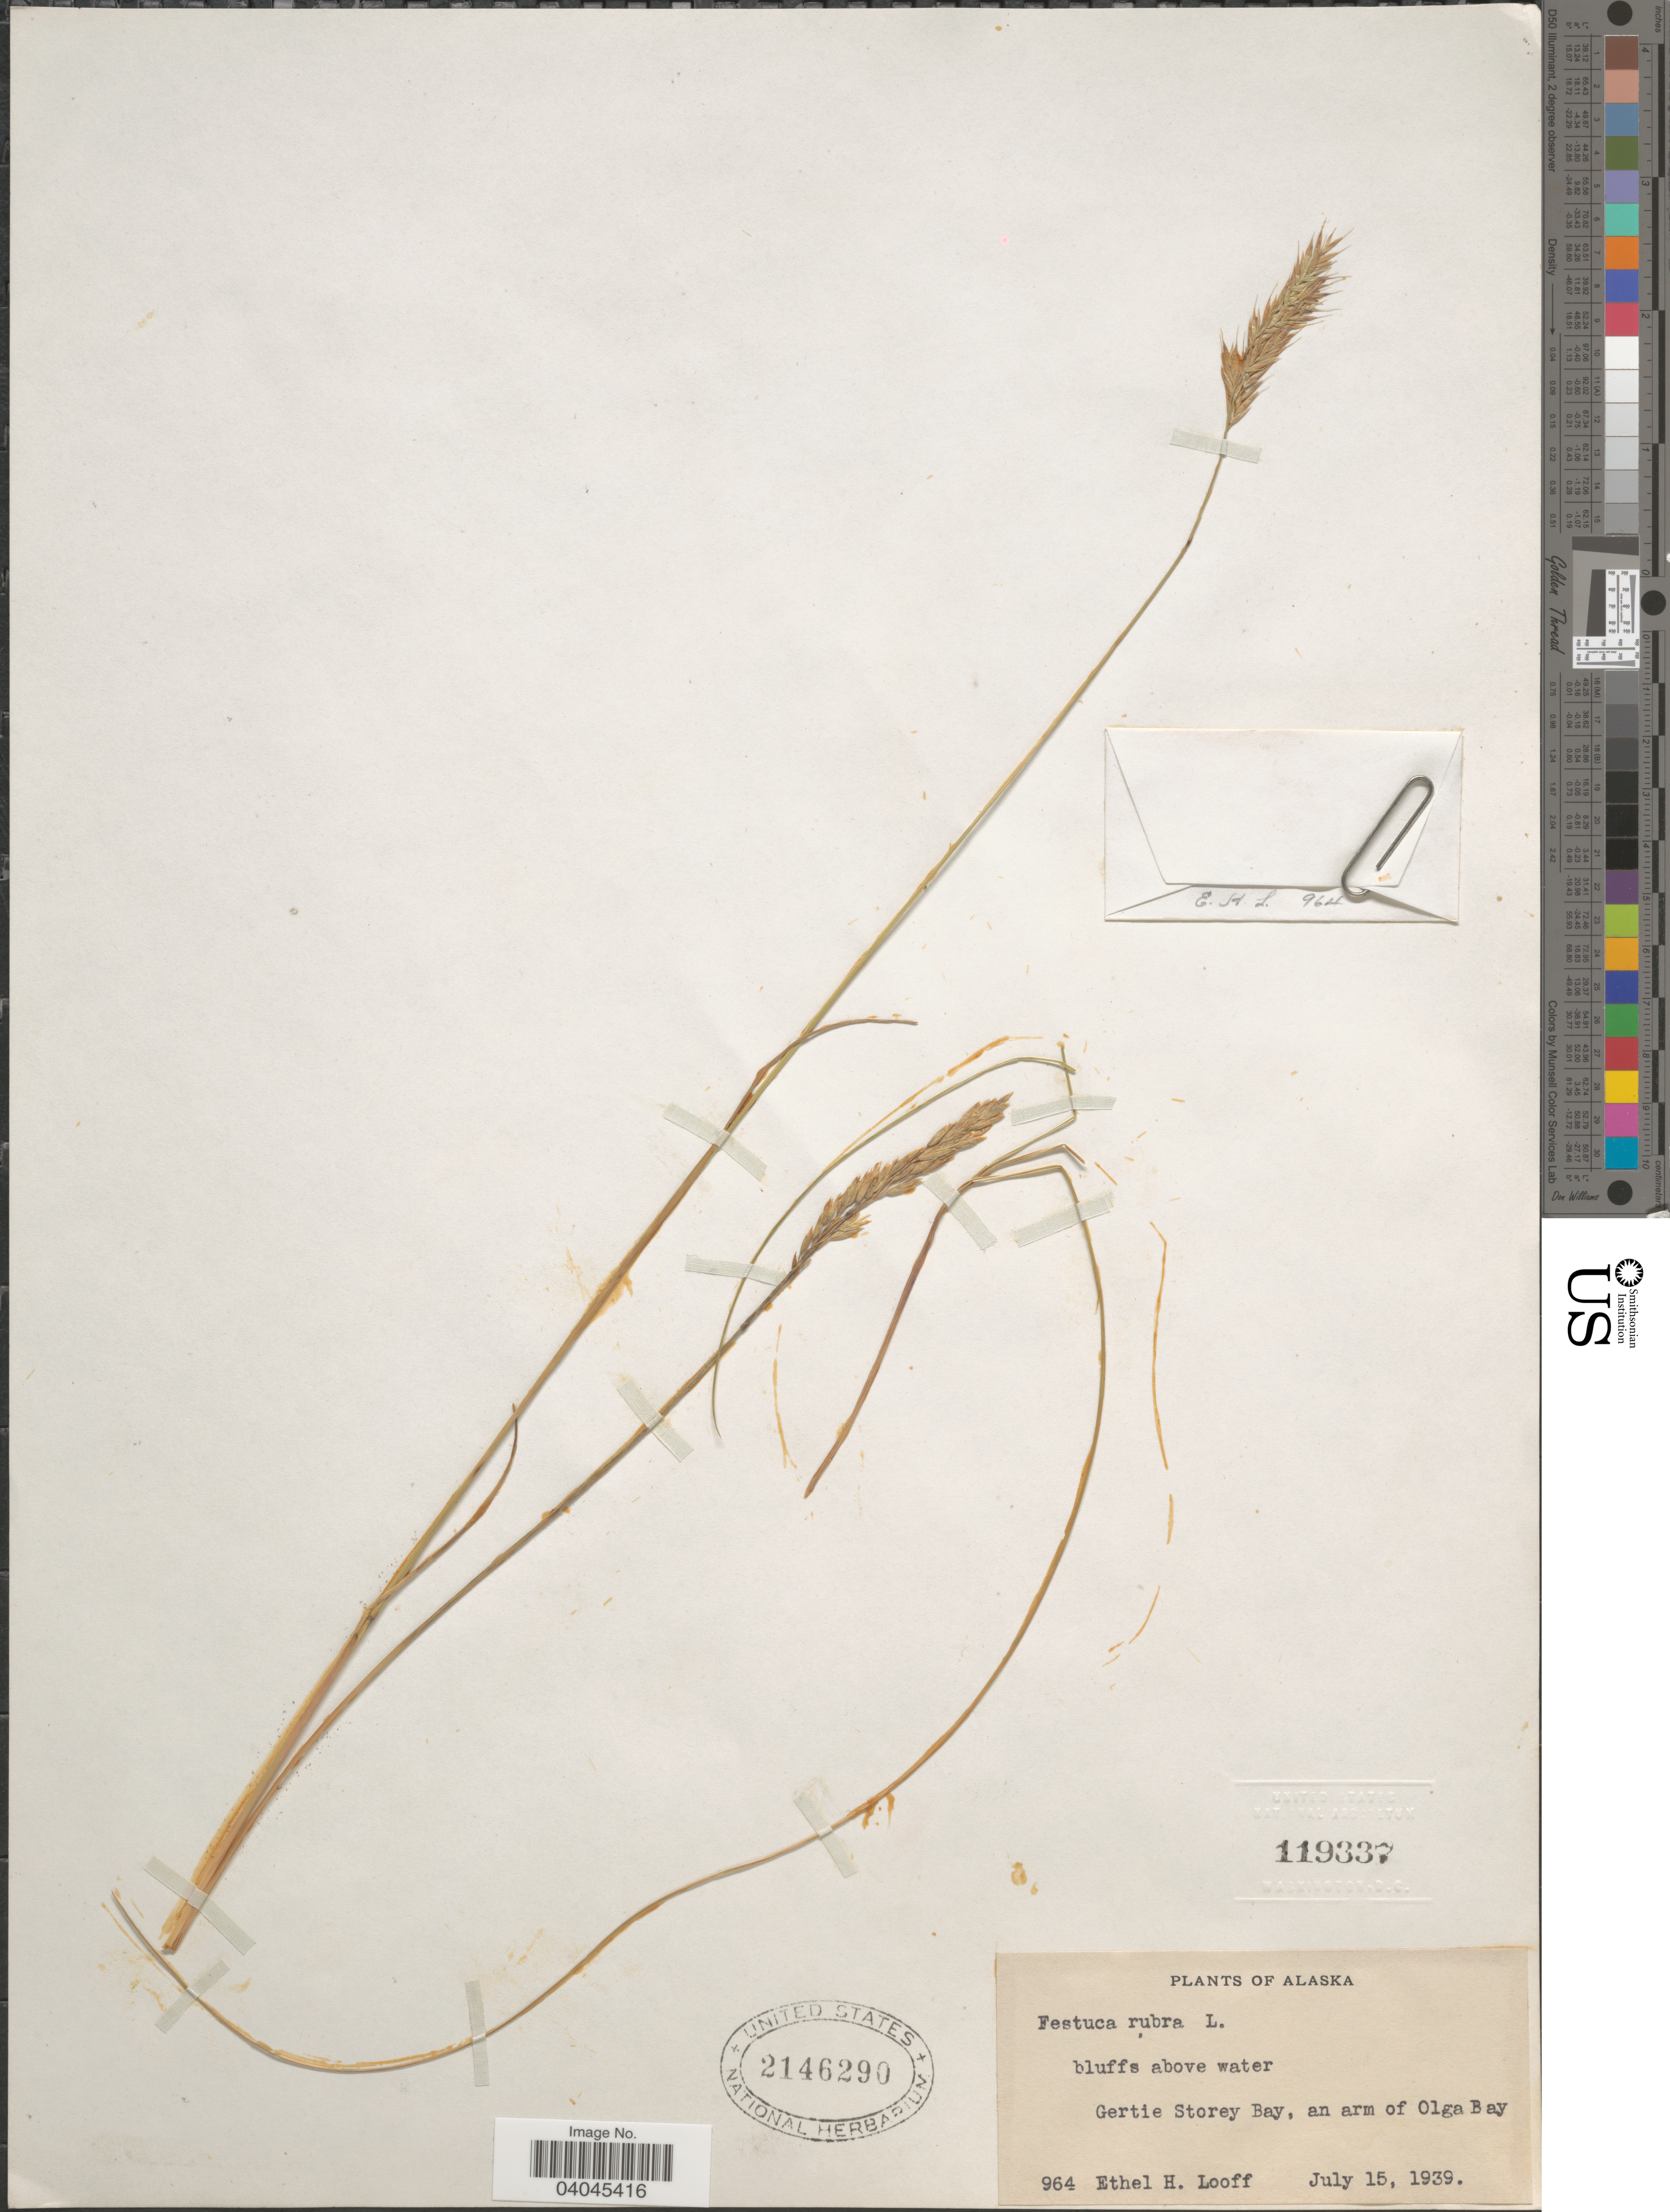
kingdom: Plantae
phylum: Tracheophyta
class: Liliopsida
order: Poales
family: Poaceae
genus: Festuca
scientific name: Festuca rubra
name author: L.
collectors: E. Looff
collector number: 964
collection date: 1939-07-15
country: United States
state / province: Alaska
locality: Bluffs above water, Gertie Storey Bay, an arm of Olga Bay.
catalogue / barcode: US 2146290